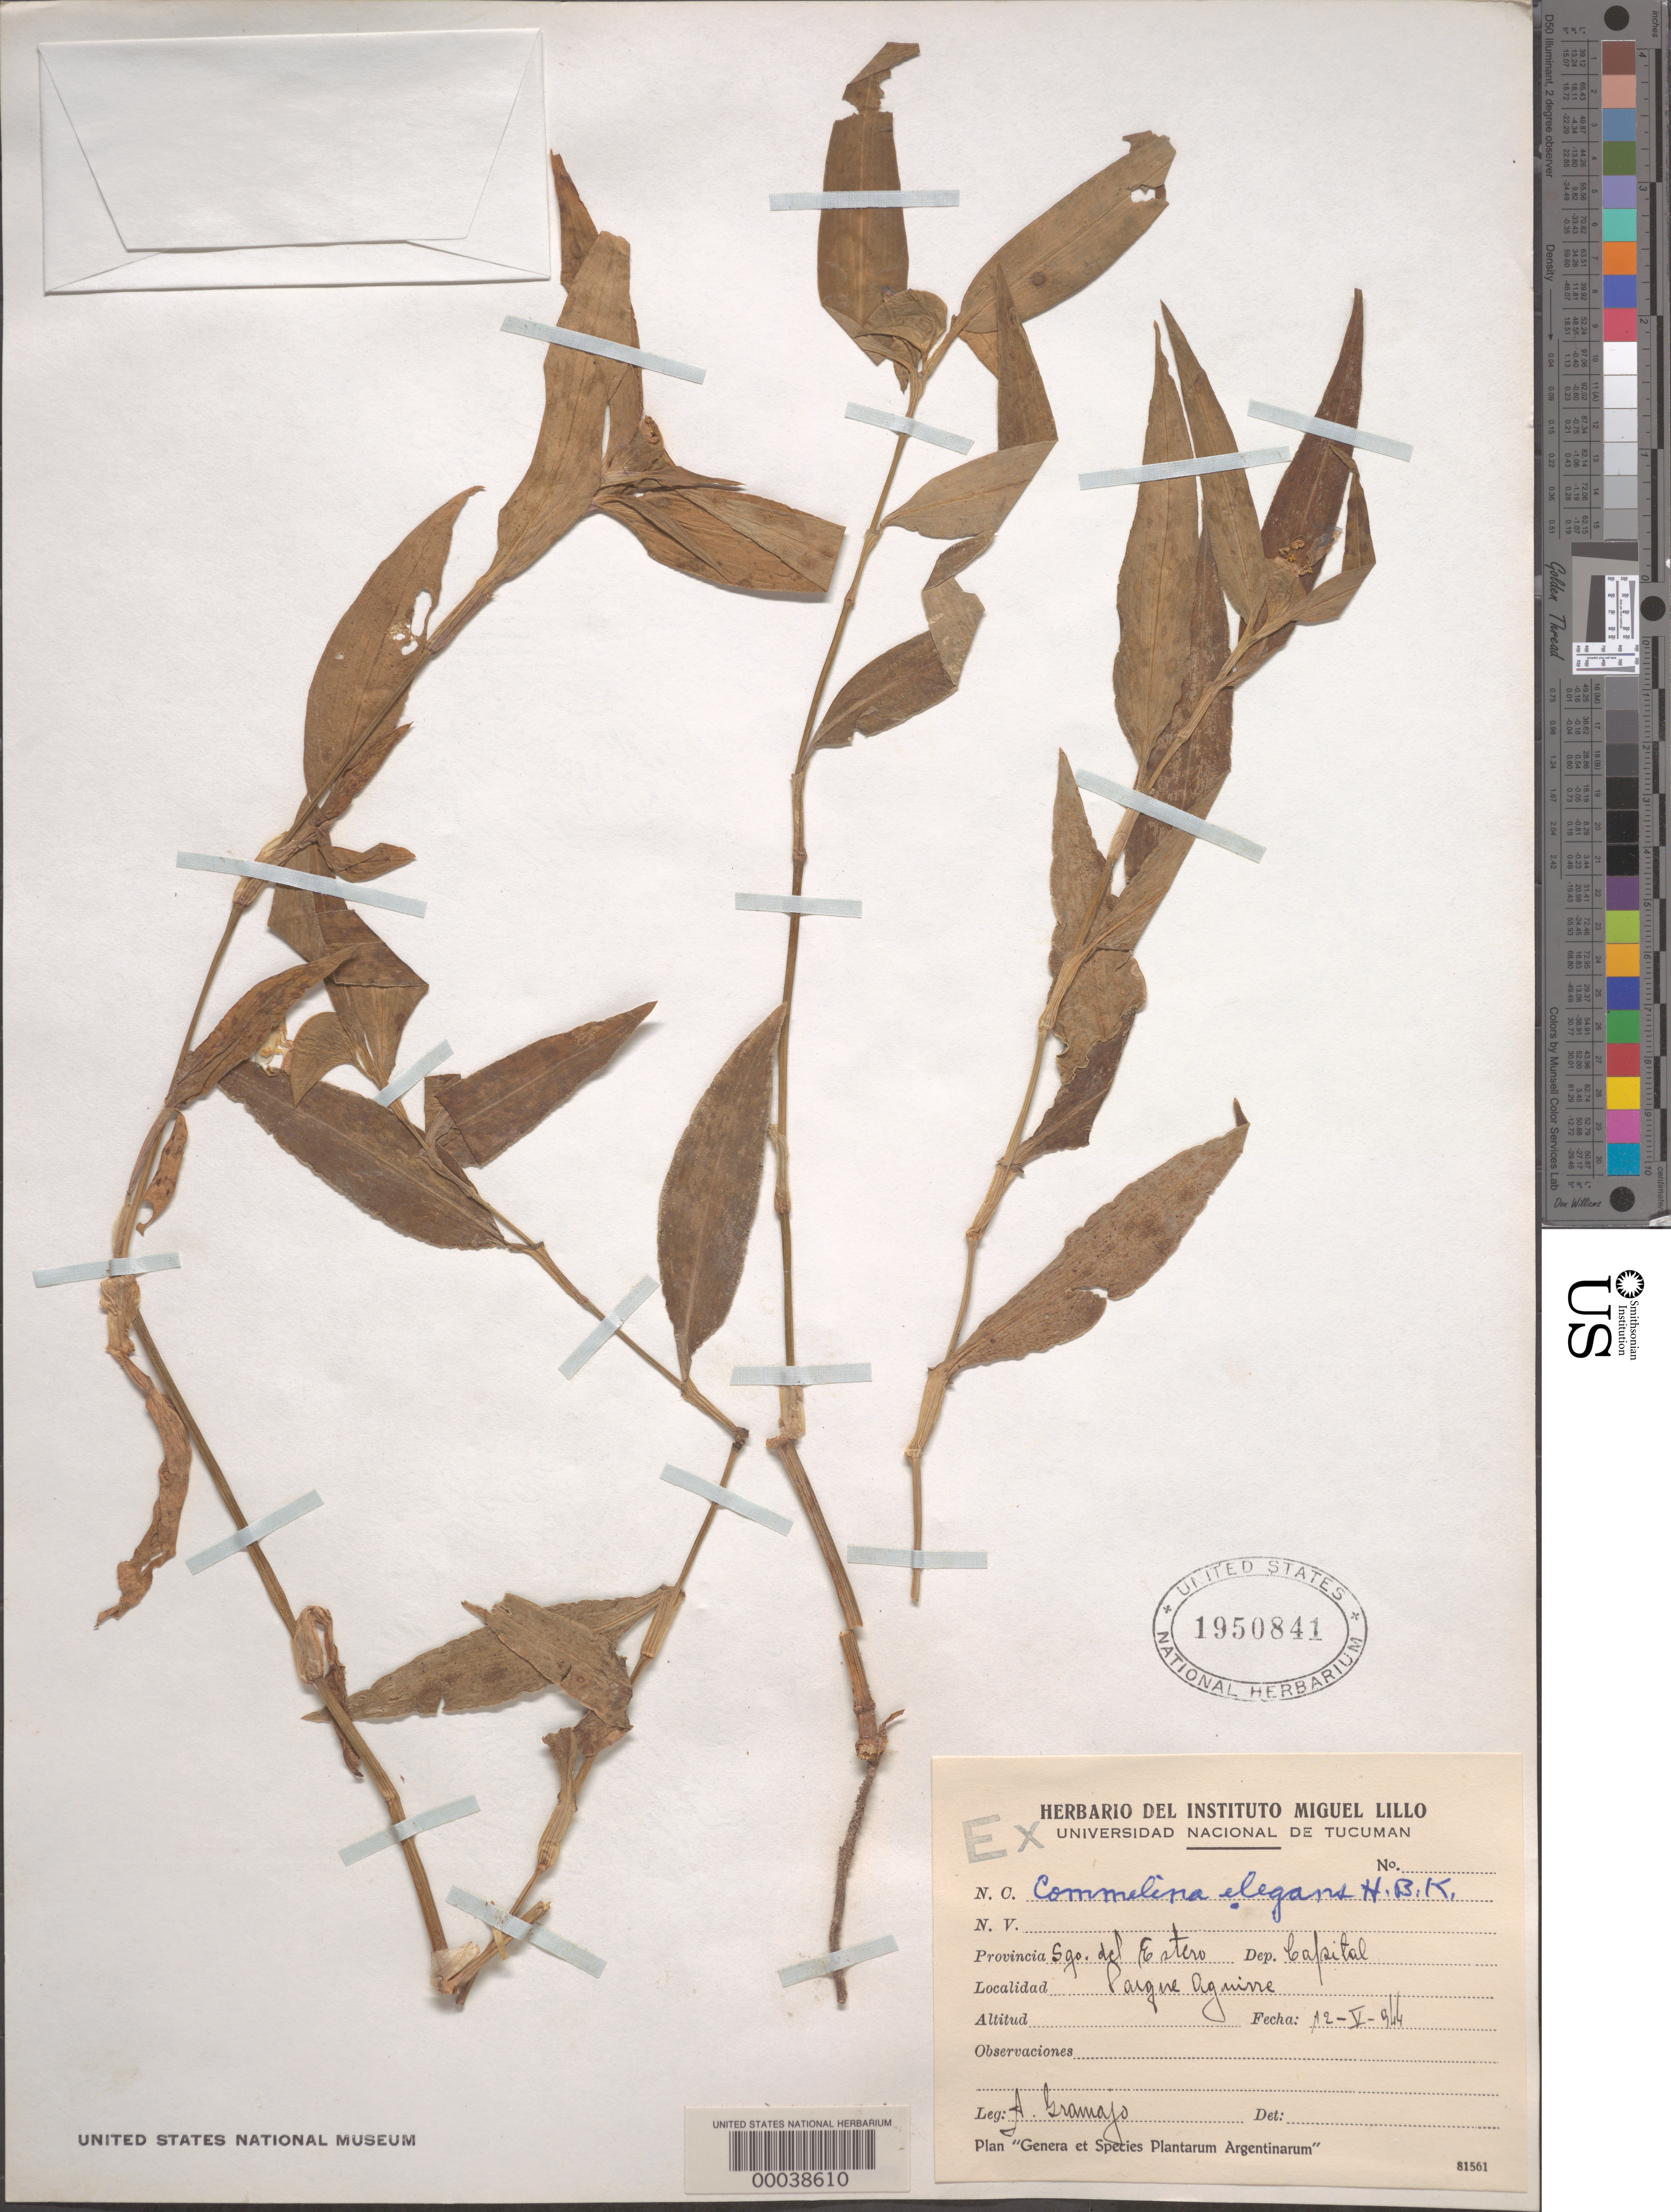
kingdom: Plantae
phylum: Tracheophyta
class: Liliopsida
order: Commelinales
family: Commelinaceae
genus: Commelina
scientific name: Commelina erecta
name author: L.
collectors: A. Gramajo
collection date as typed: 12 May 1944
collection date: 1944-05-12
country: Argentina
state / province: Santiago del Estero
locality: Parque Agrine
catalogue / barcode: US 1950841